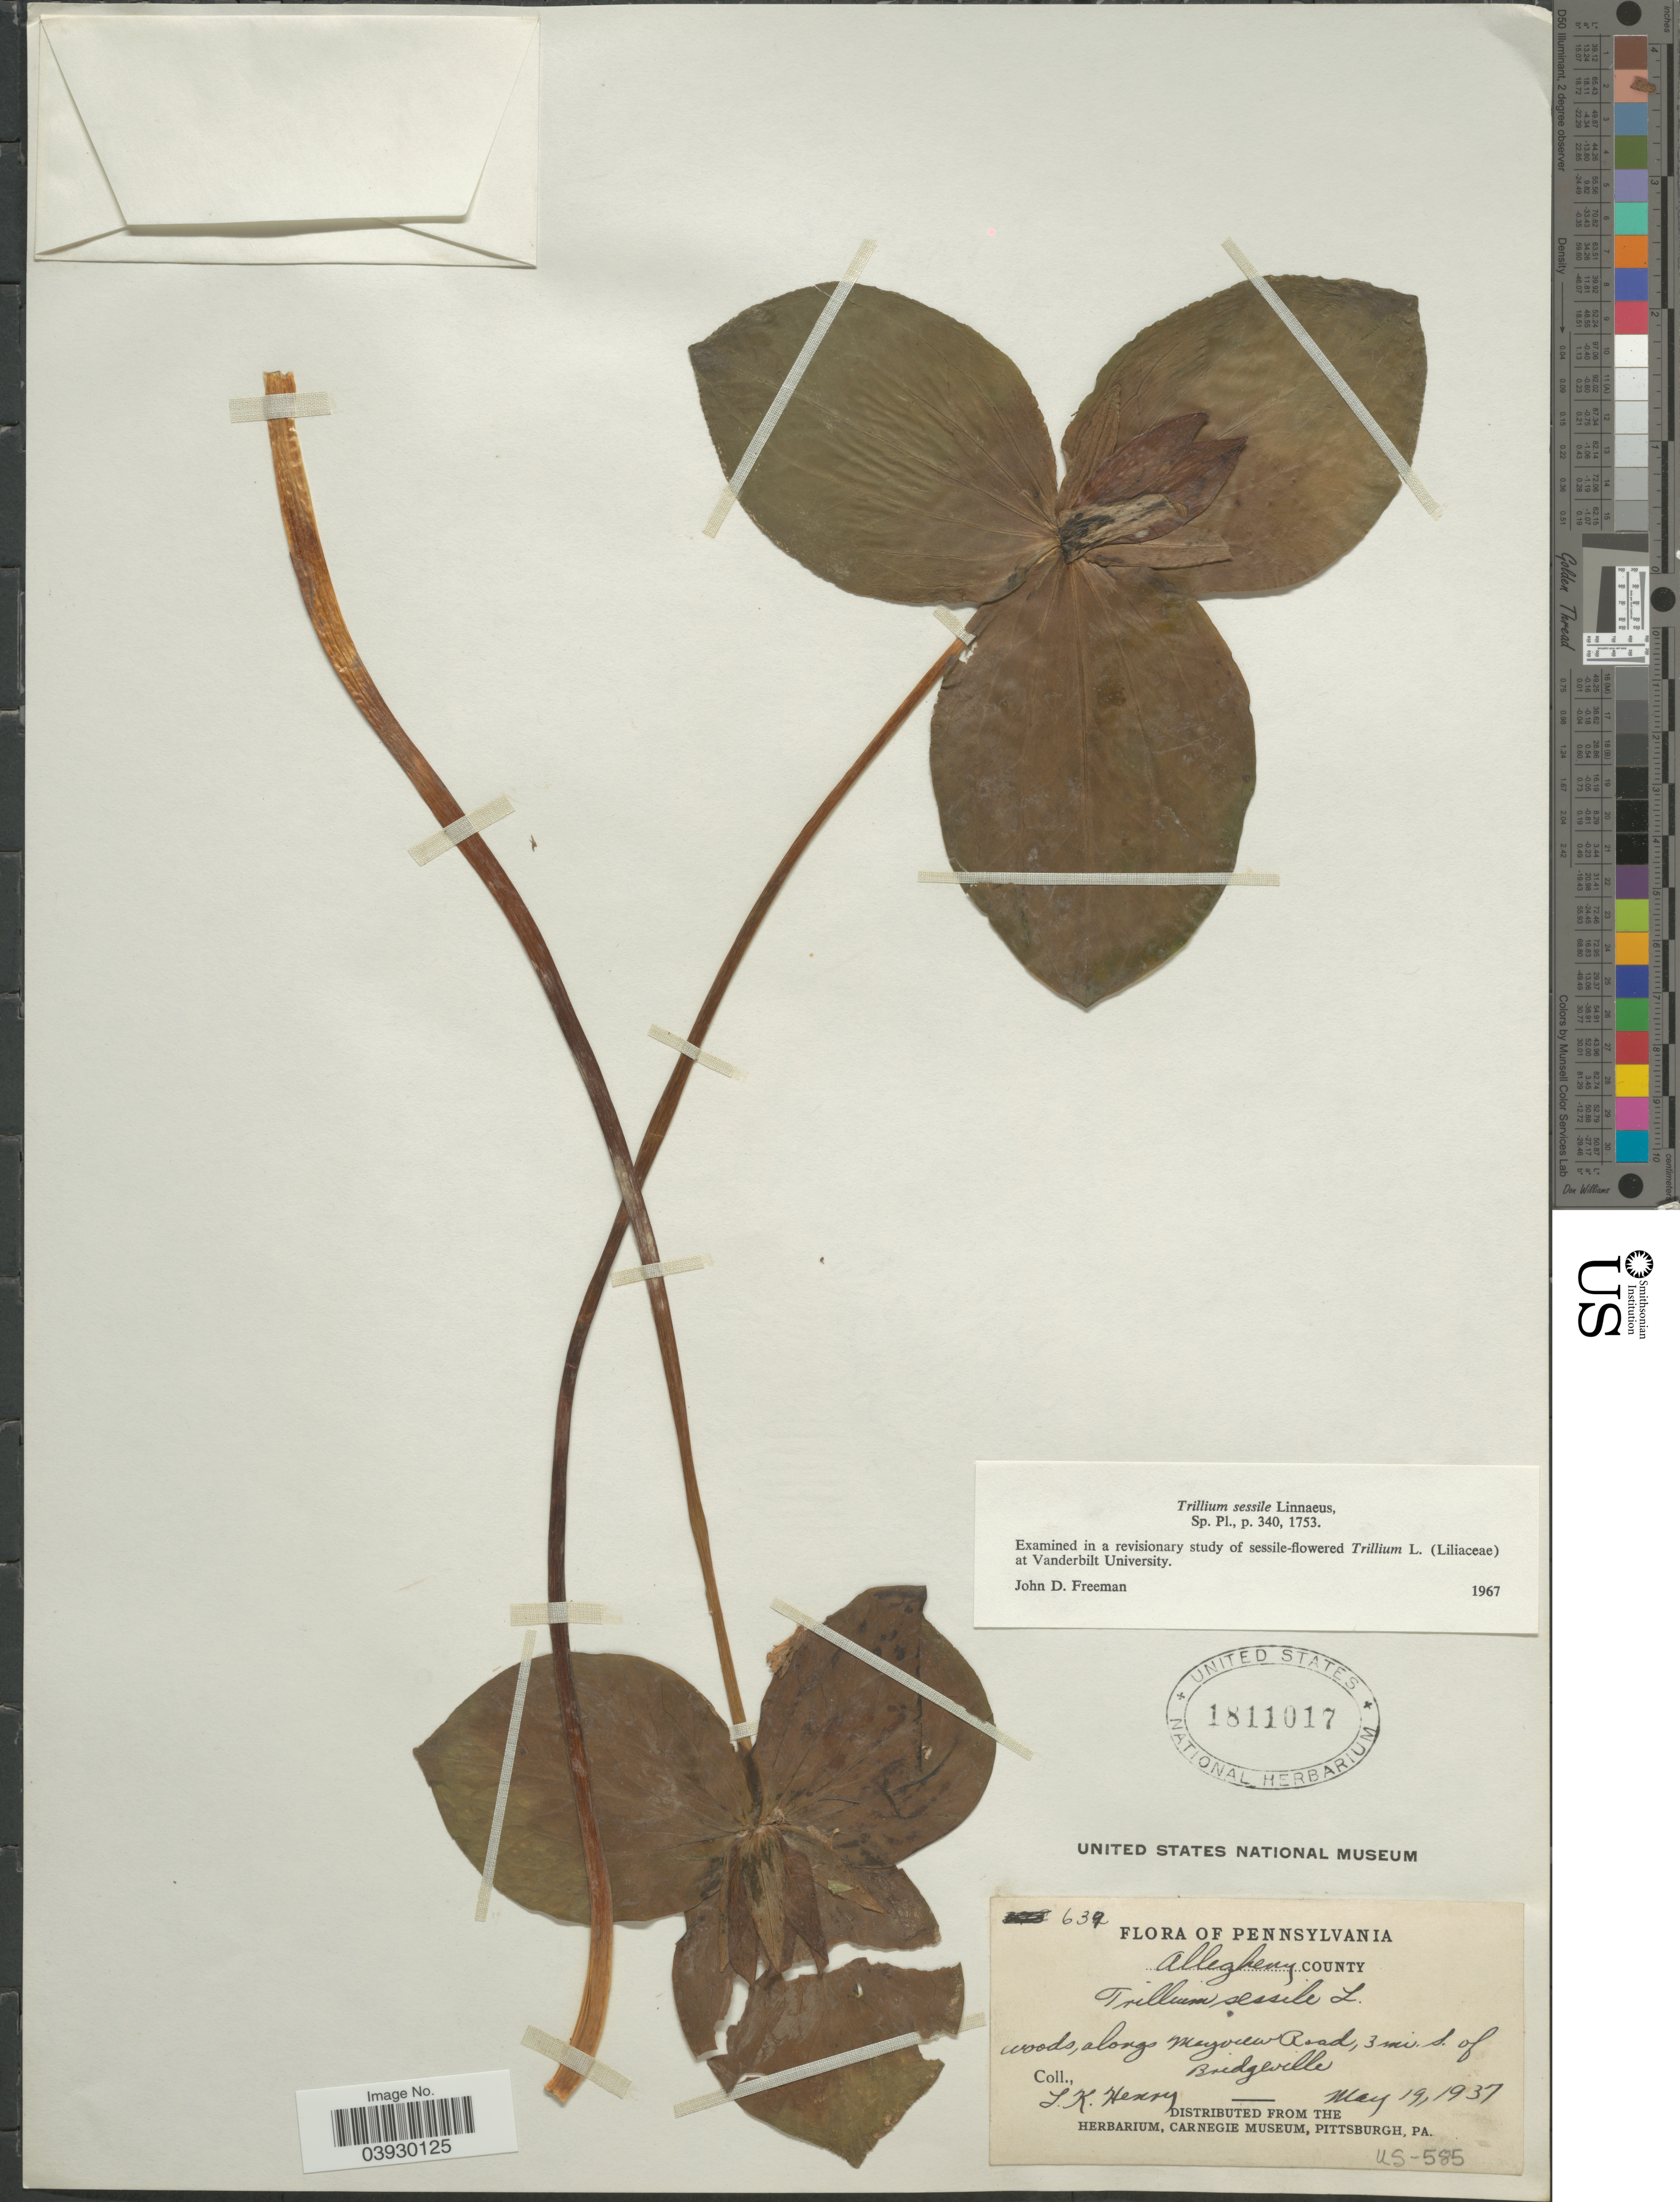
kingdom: Plantae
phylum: Tracheophyta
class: Liliopsida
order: Liliales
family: Melanthiaceae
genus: Trillium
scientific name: Trillium sessile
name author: L.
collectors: L. K. Henry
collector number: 639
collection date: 1937-05-19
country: United States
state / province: Pennsylvania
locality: Allegheny County. Along Mayview Road, 3 mi. S. of Bridgeville.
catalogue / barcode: US 1811017